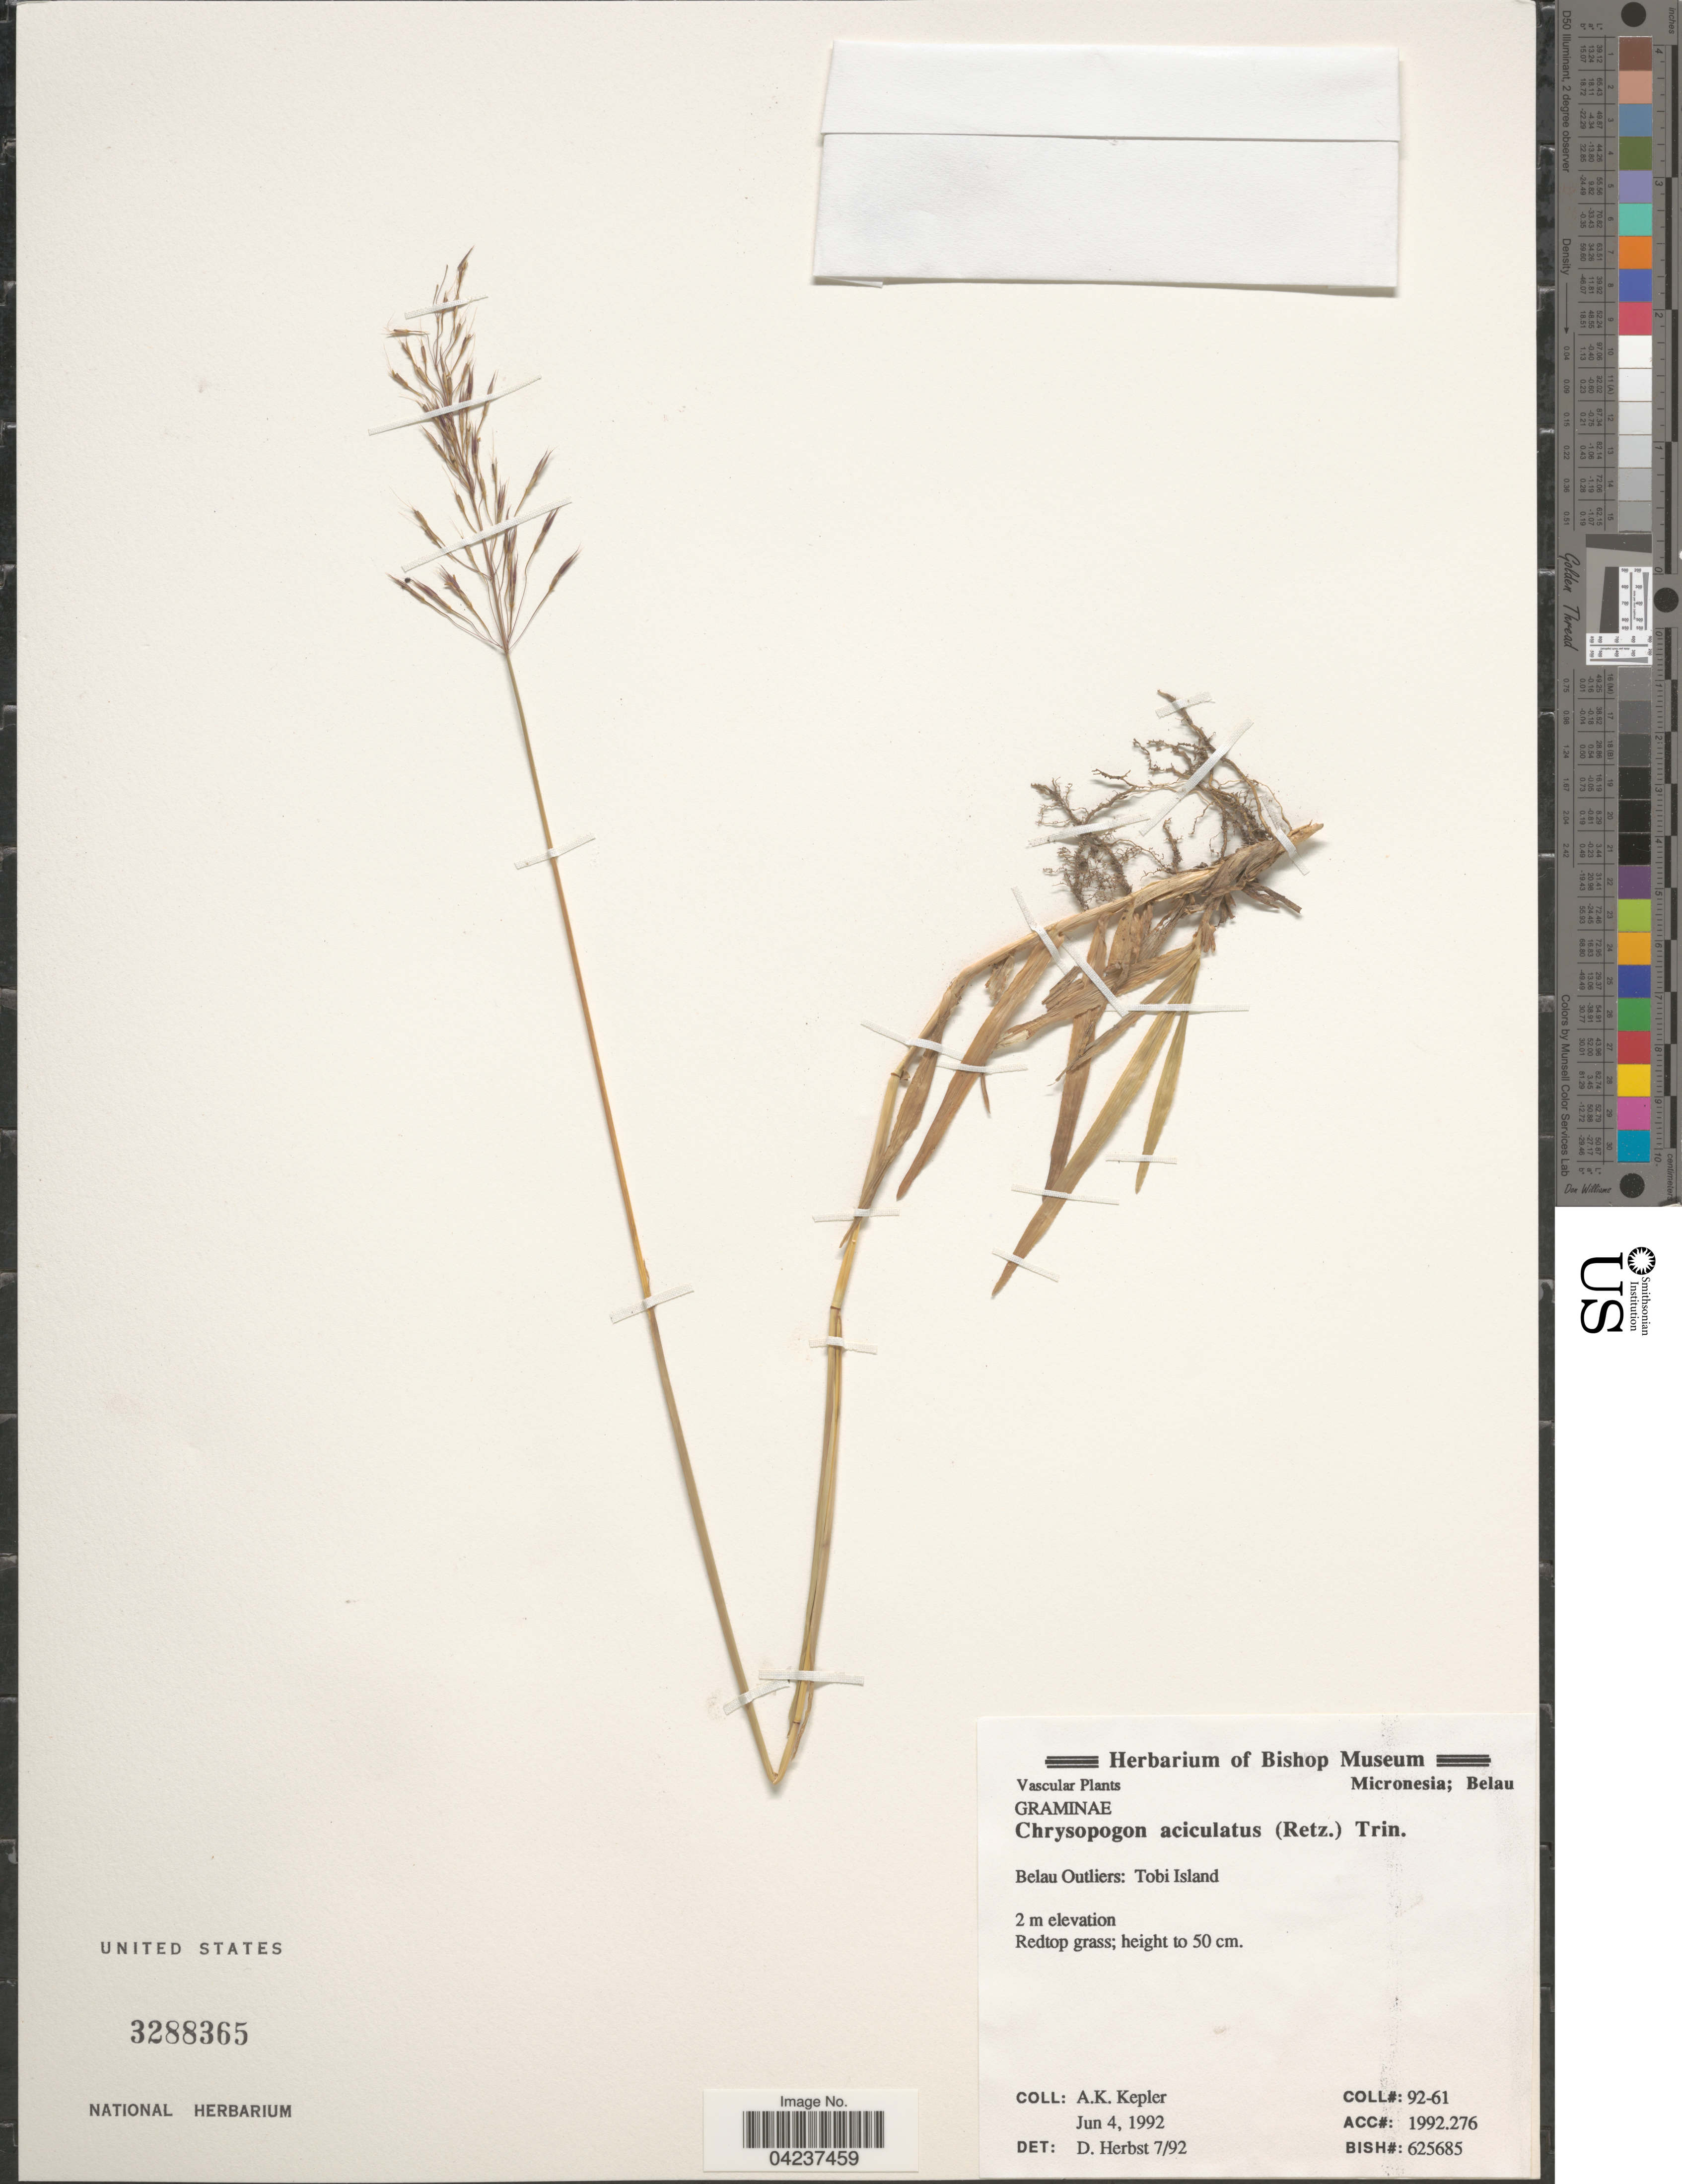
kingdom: Plantae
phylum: Tracheophyta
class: Liliopsida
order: Poales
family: Poaceae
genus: Chrysopogon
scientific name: Chrysopogon aciculatus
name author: (Retz.) Trin.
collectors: A. K. Kepler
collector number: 92-61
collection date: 1992-06-04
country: Palau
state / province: Belau Outliers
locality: Micronesia. Tobi Island.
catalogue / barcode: US 3288365